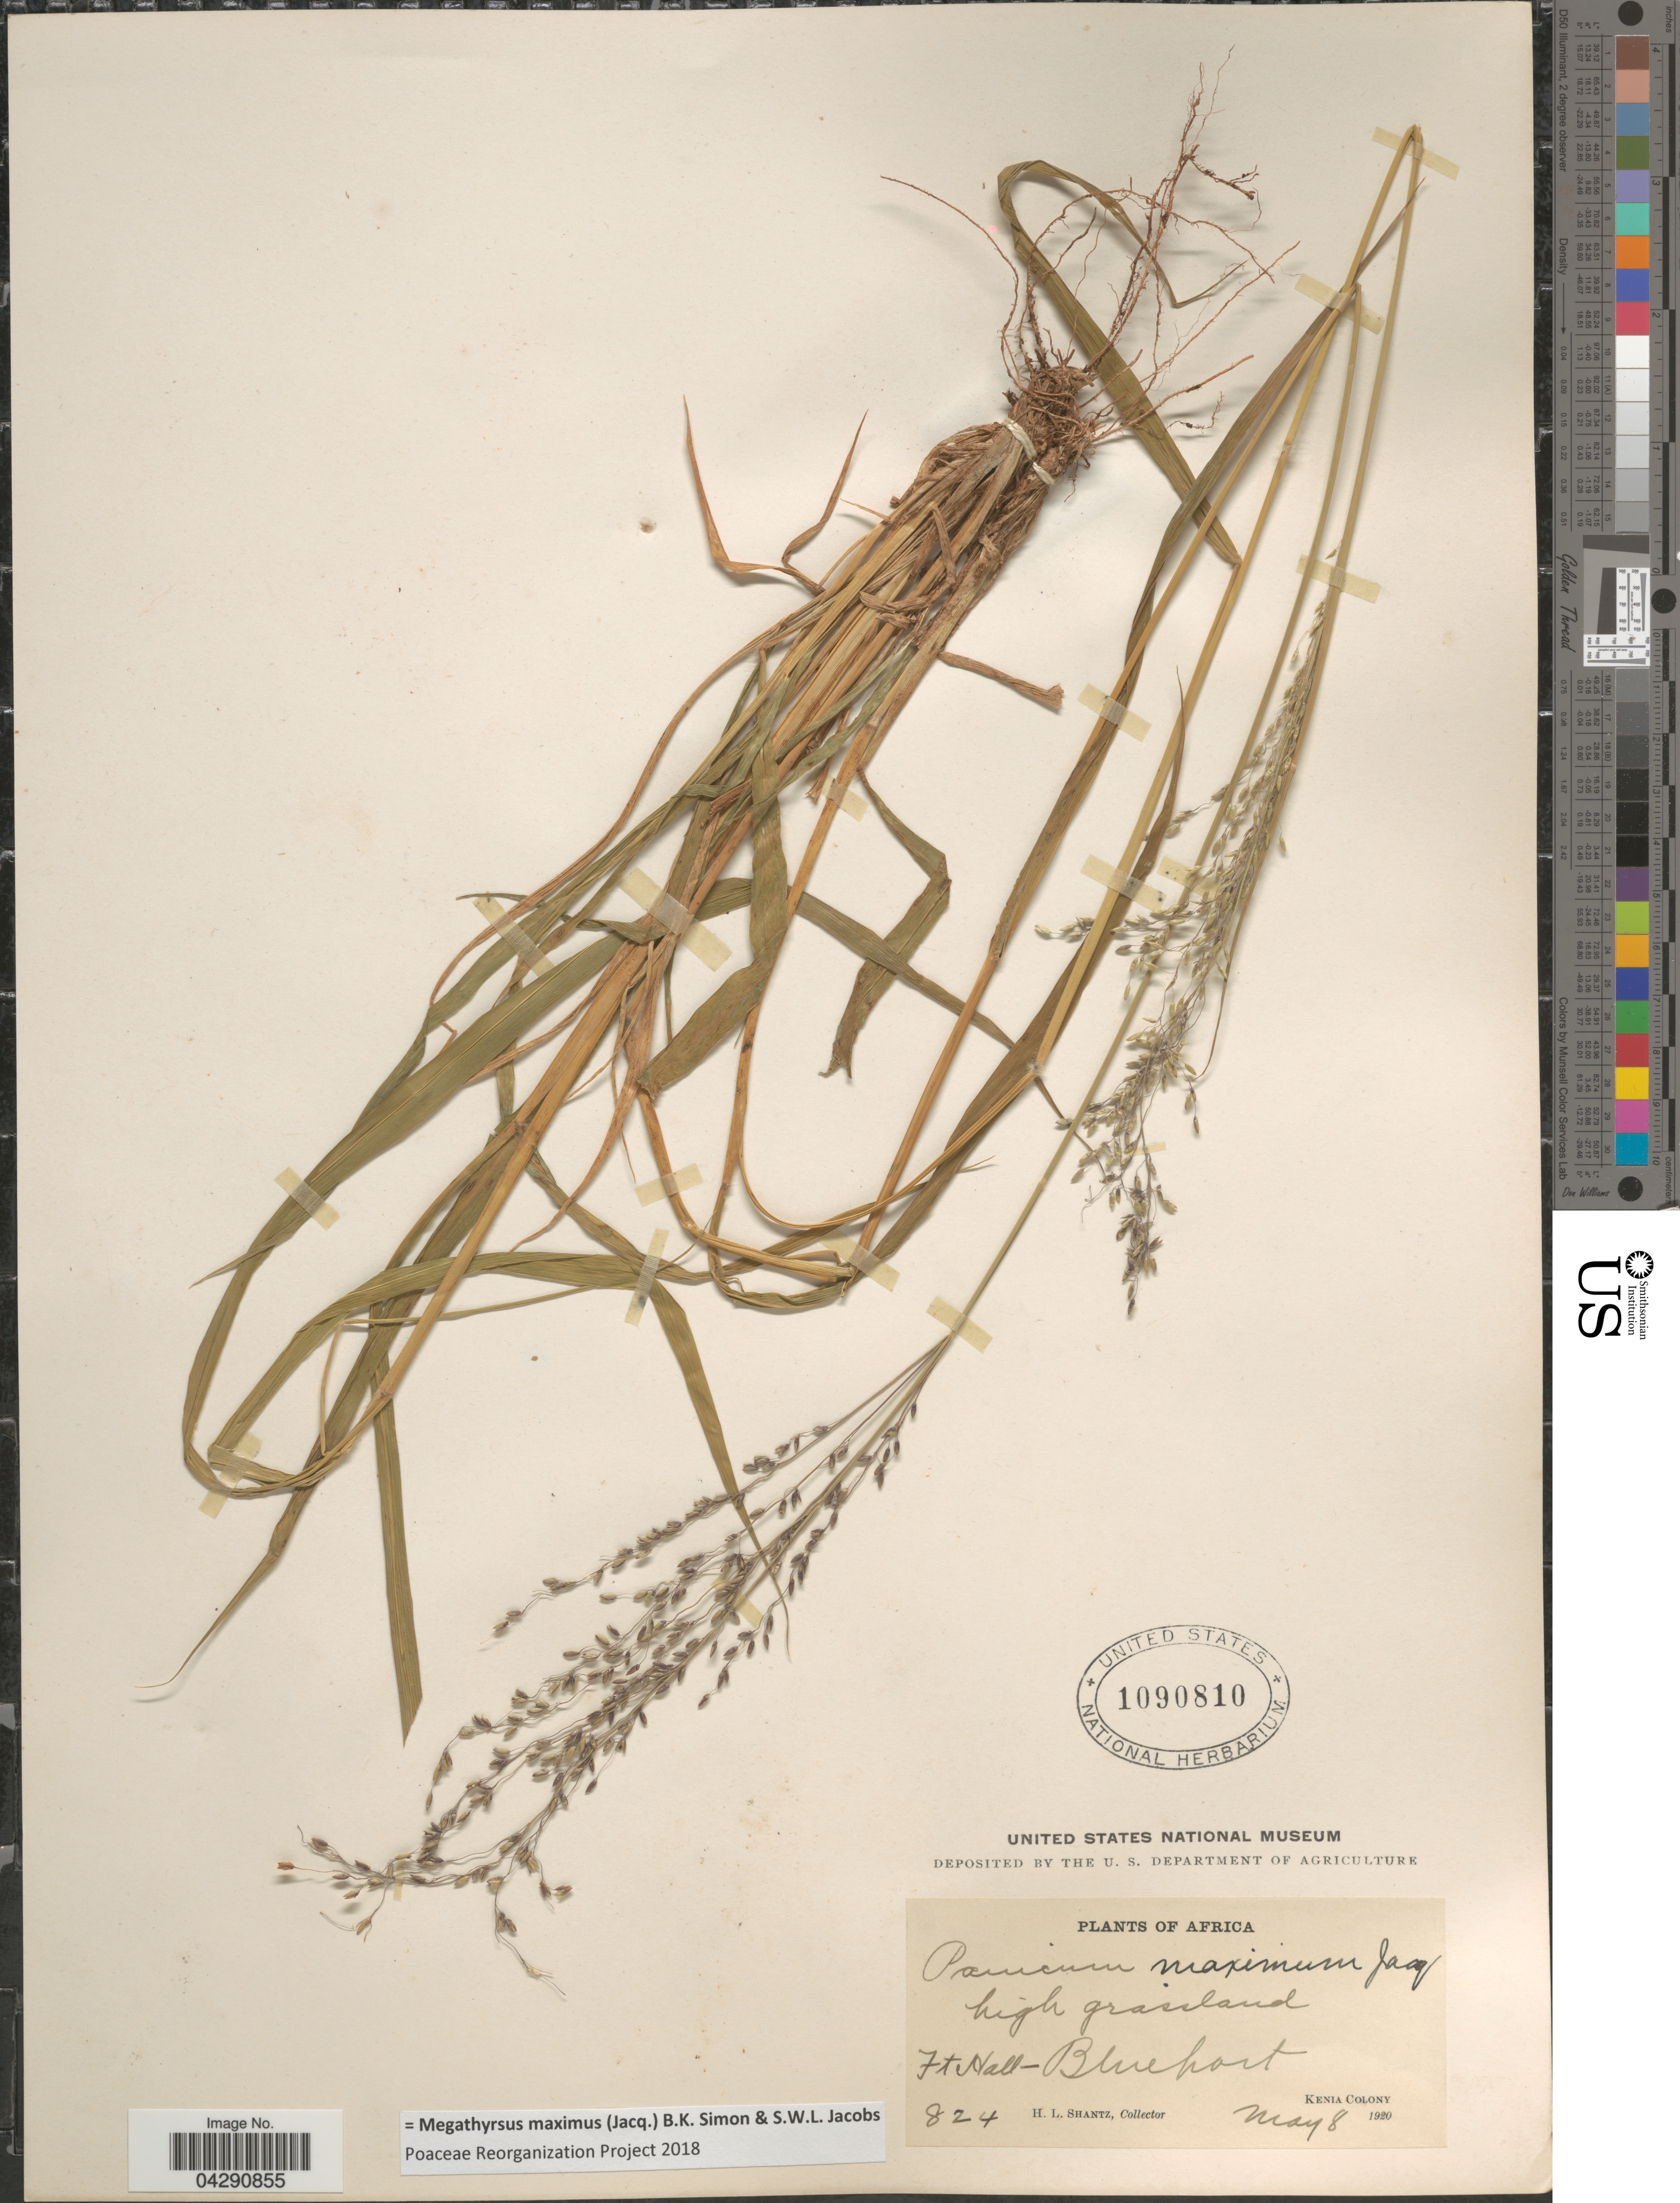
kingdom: Plantae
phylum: Tracheophyta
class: Liliopsida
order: Poales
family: Poaceae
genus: Megathyrsus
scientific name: Megathyrsus maximus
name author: (Jacq.) B.K. Simon & S.W.L. Jacobs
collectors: H. Shantz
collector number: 824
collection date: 1920-05-08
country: Kenya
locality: Ft Hall - Blueport. Kenia Colony.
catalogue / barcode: US 1090810